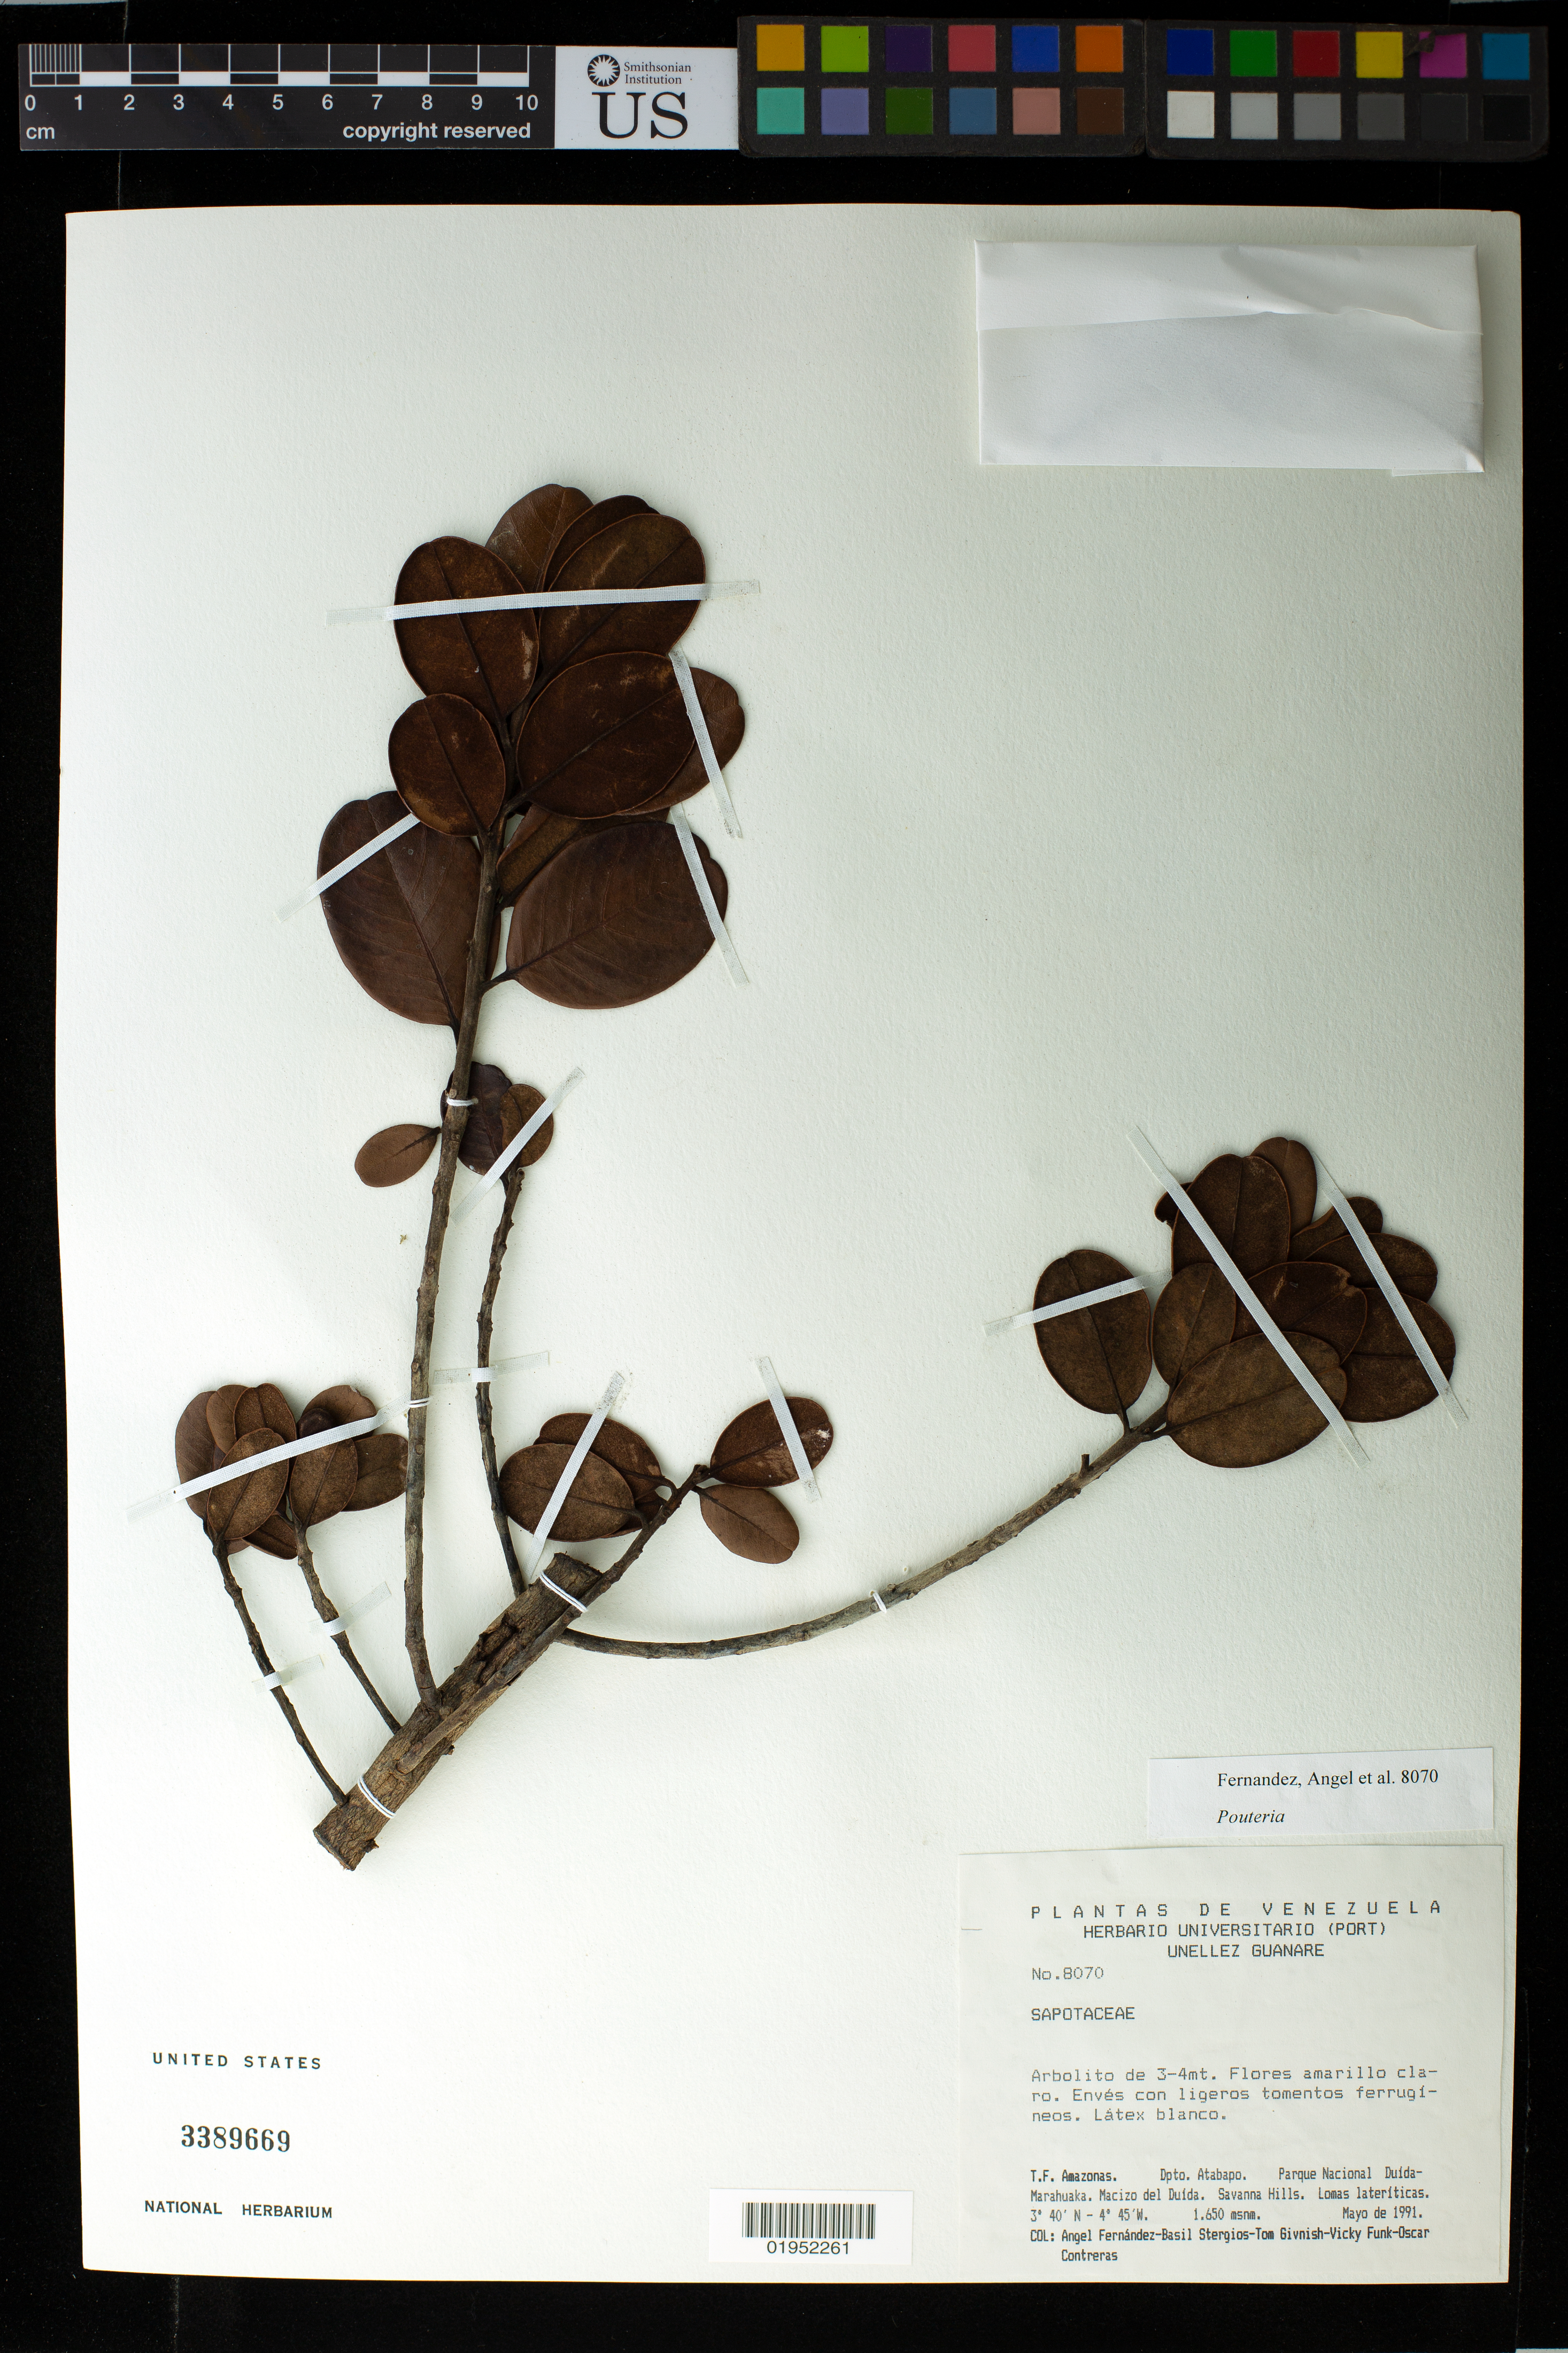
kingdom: Plantae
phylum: Tracheophyta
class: Magnoliopsida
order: Ericales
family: Sapotaceae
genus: Pouteria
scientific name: Pouteria sp.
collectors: A. Fernández, B. G. Stergios, T. J. Givnish, V. Funk & O. Contreras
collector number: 8070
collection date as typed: May-91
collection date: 1991-05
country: Venezuela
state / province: Amazonas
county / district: Atabapo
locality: Parque Nacional Duída-Marahuaka, Macizo del Duída, Savanna Hills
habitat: Lomas lateriticas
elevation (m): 1650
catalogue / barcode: US 3389669